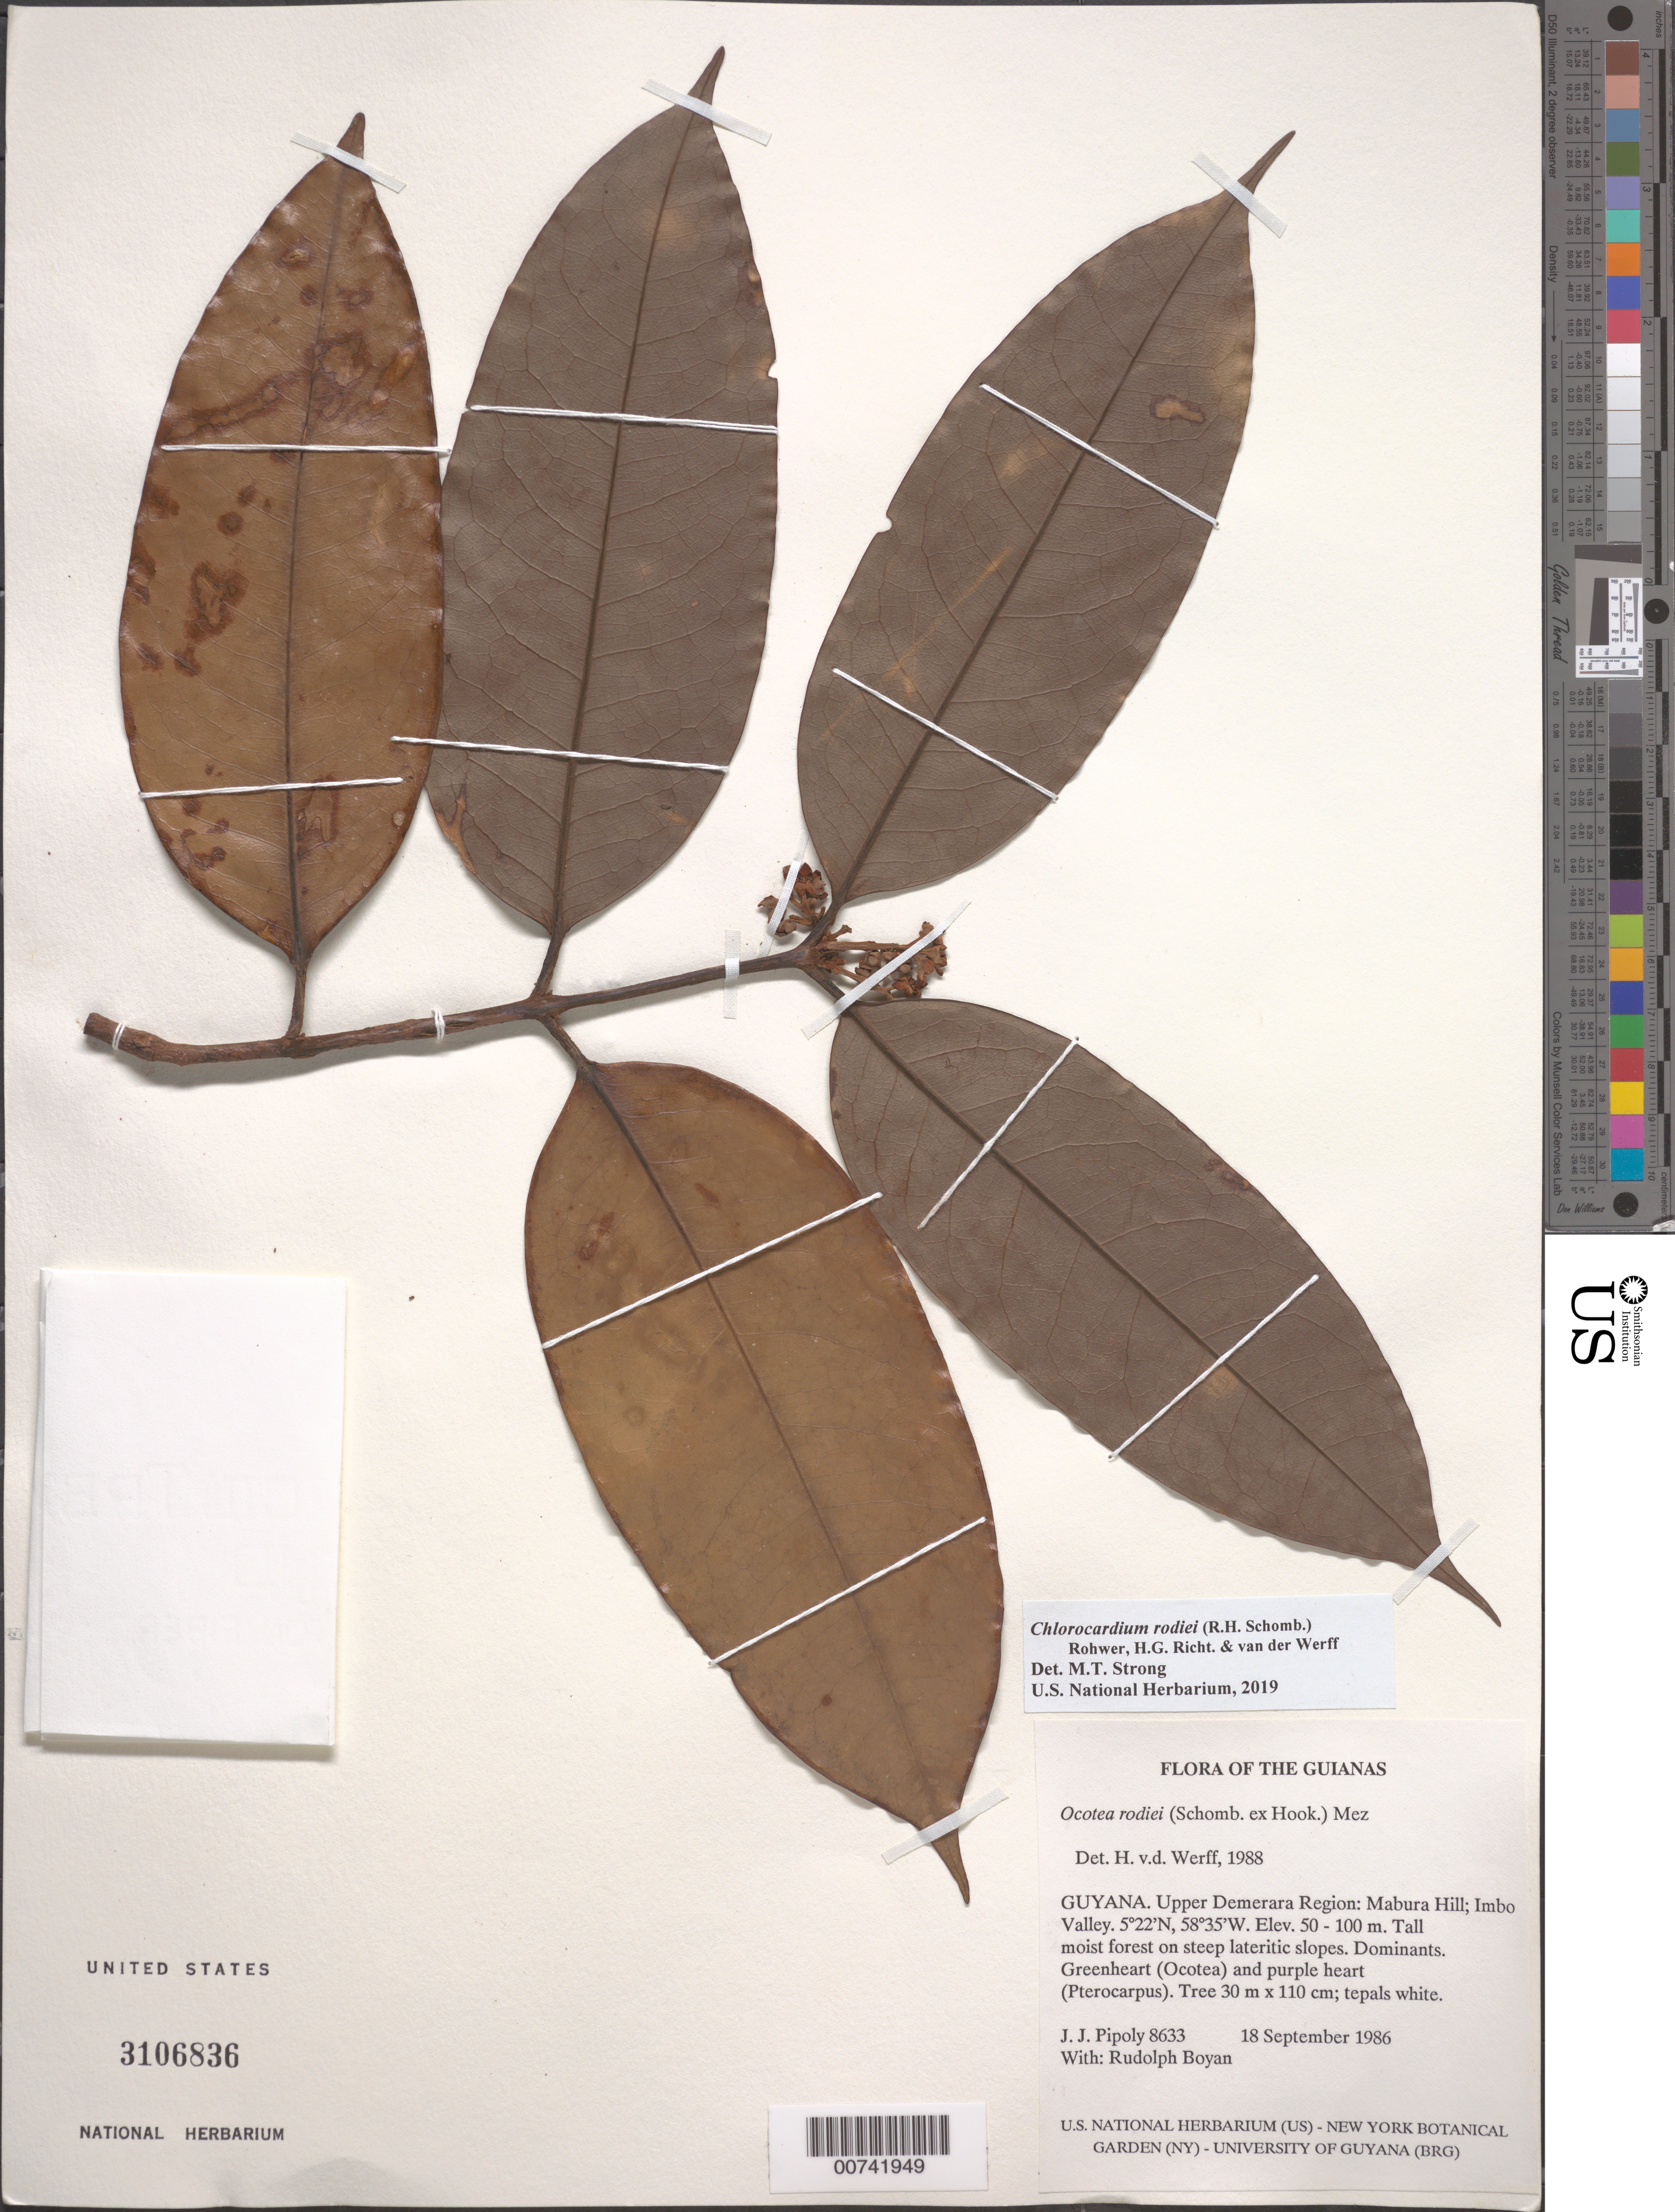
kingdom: Plantae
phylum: Tracheophyta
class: Magnoliopsida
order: Laurales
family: Lauraceae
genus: Chlorocardium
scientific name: Chlorocardium rodiei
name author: (R.H. Schomb.) Rohwer et al.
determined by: Strong, Mark T., (BOT), Smithsonian Institution - National Museum of Natural History (UNITED STATES)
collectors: J. J. Pipoly & R. Boyan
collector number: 8633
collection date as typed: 18 September 1986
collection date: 1986-09-18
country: Guyana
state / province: U. Demerara-Berbice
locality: Mabura Hill; Imbo Valley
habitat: Tall moist forest on steep lateritic slopes. Dominants. Greenheart (Ocotea) and purple heart (Pterocarpus)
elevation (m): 50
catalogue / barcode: US 3106836